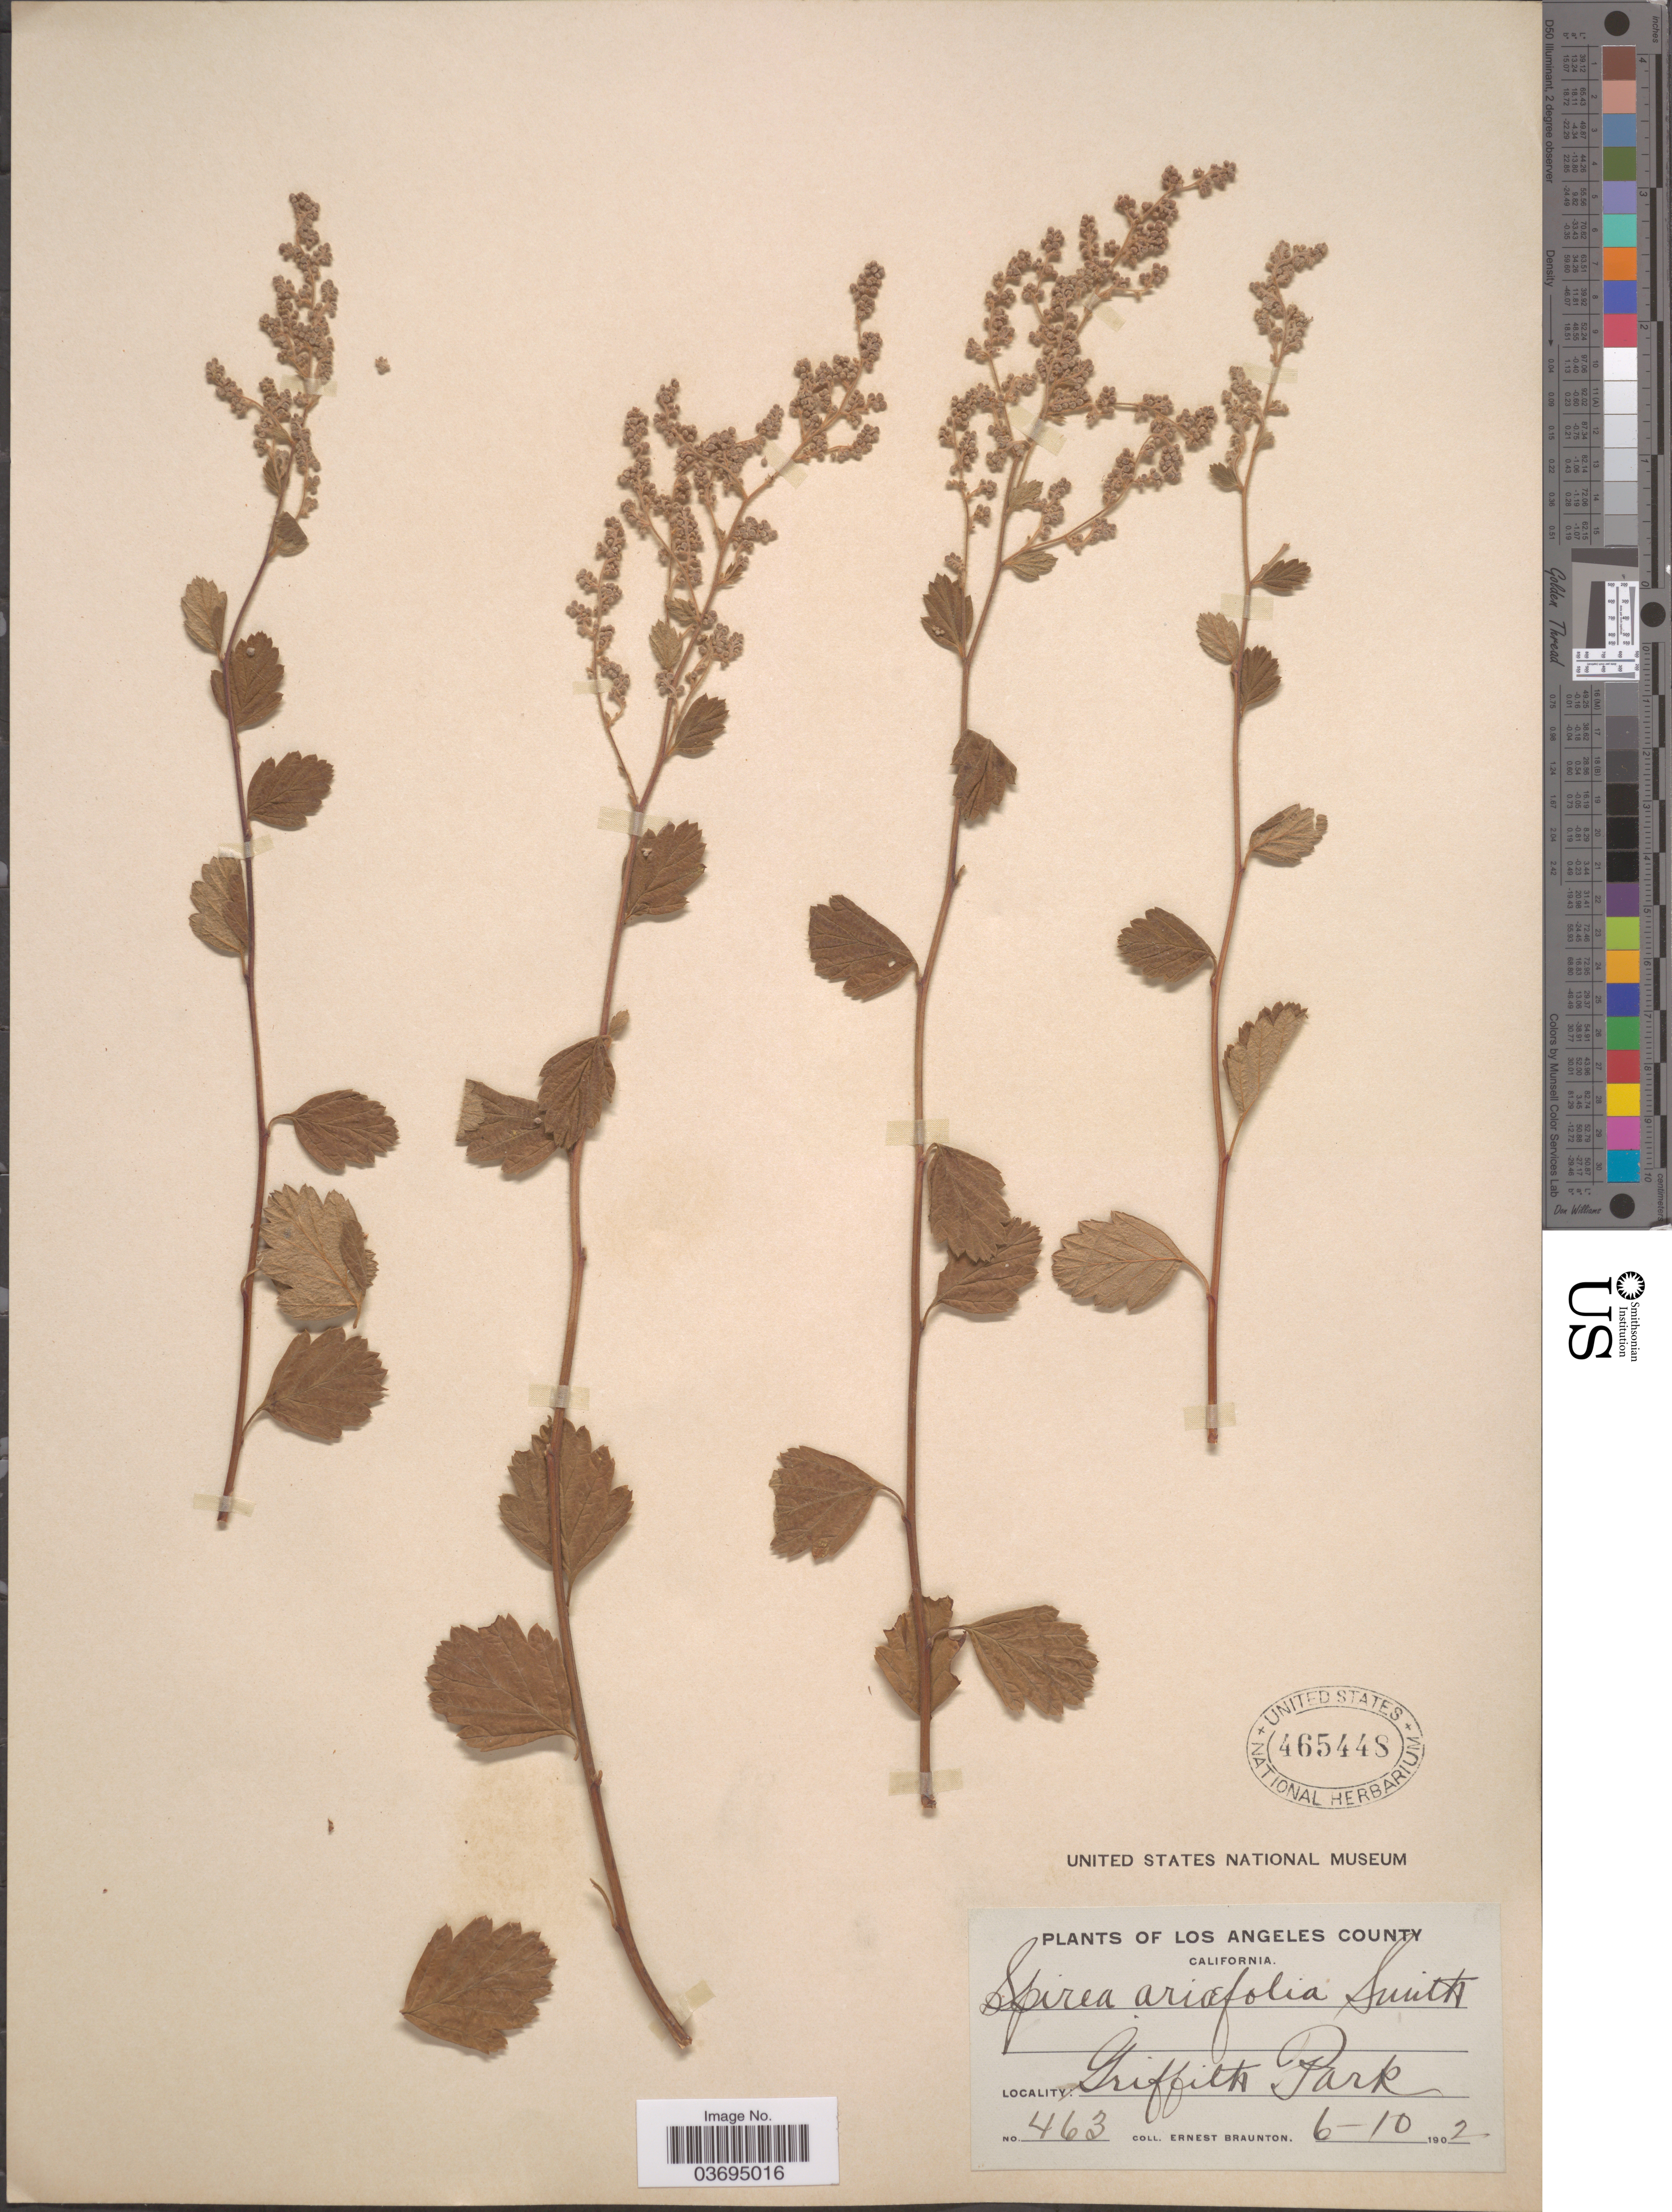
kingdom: Plantae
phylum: Tracheophyta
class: Magnoliopsida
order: Rosales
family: Rosaceae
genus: Holodiscus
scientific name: Holodiscus discolor var. discolor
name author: (Pursh) Maxim.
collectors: E. Braunton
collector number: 463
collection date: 1902-06-10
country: United States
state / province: California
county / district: Los Angeles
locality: Los Angeles County. Griffith Park.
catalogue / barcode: US 465448